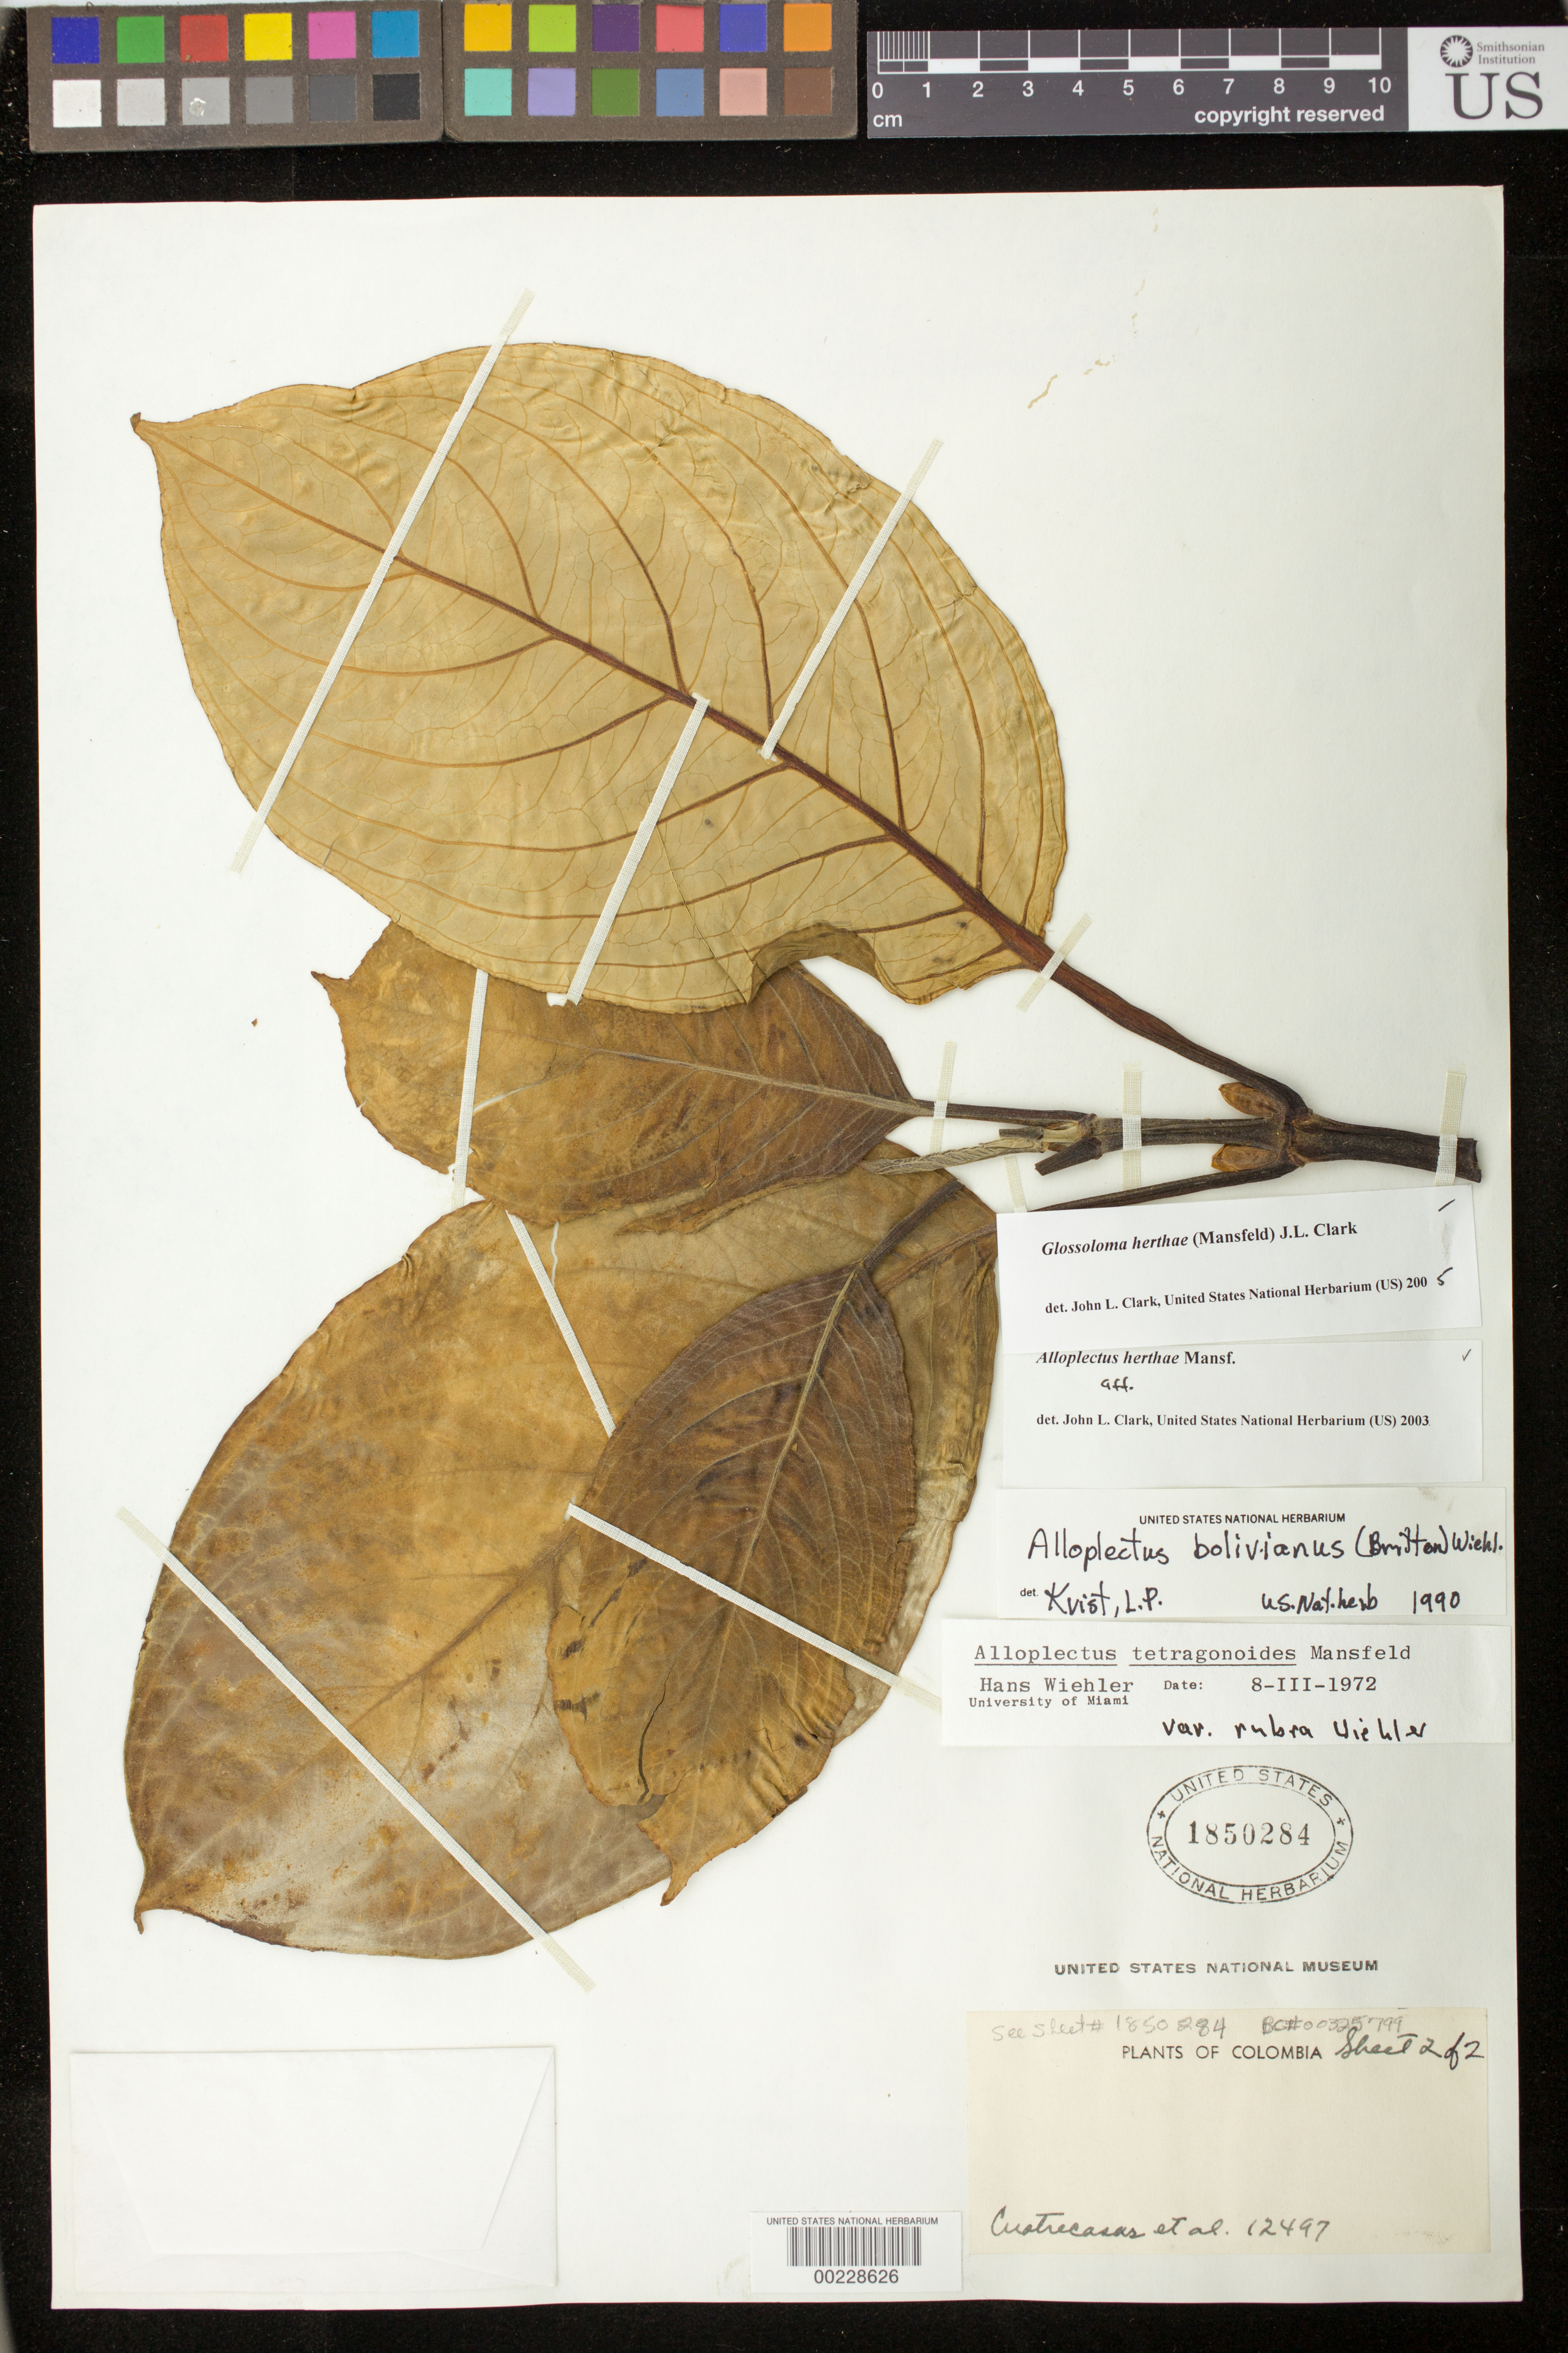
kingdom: Plantae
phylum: Tracheophyta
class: Magnoliopsida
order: Lamiales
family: Gesneriaceae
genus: Glossoloma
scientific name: Glossoloma sp.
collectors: J. Cuatrecasas, R. E. Schultes & C. E. Smith Jr.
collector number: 12497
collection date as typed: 18-21 Oct 1941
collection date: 1941-10-18/1941-10-21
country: Colombia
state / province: Norte de Santander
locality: Cordillera Oriental, región del Sarare, entre al Alto del Loro y el Alto de Santa Inés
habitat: Bosques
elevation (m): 1800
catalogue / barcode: US 1850284